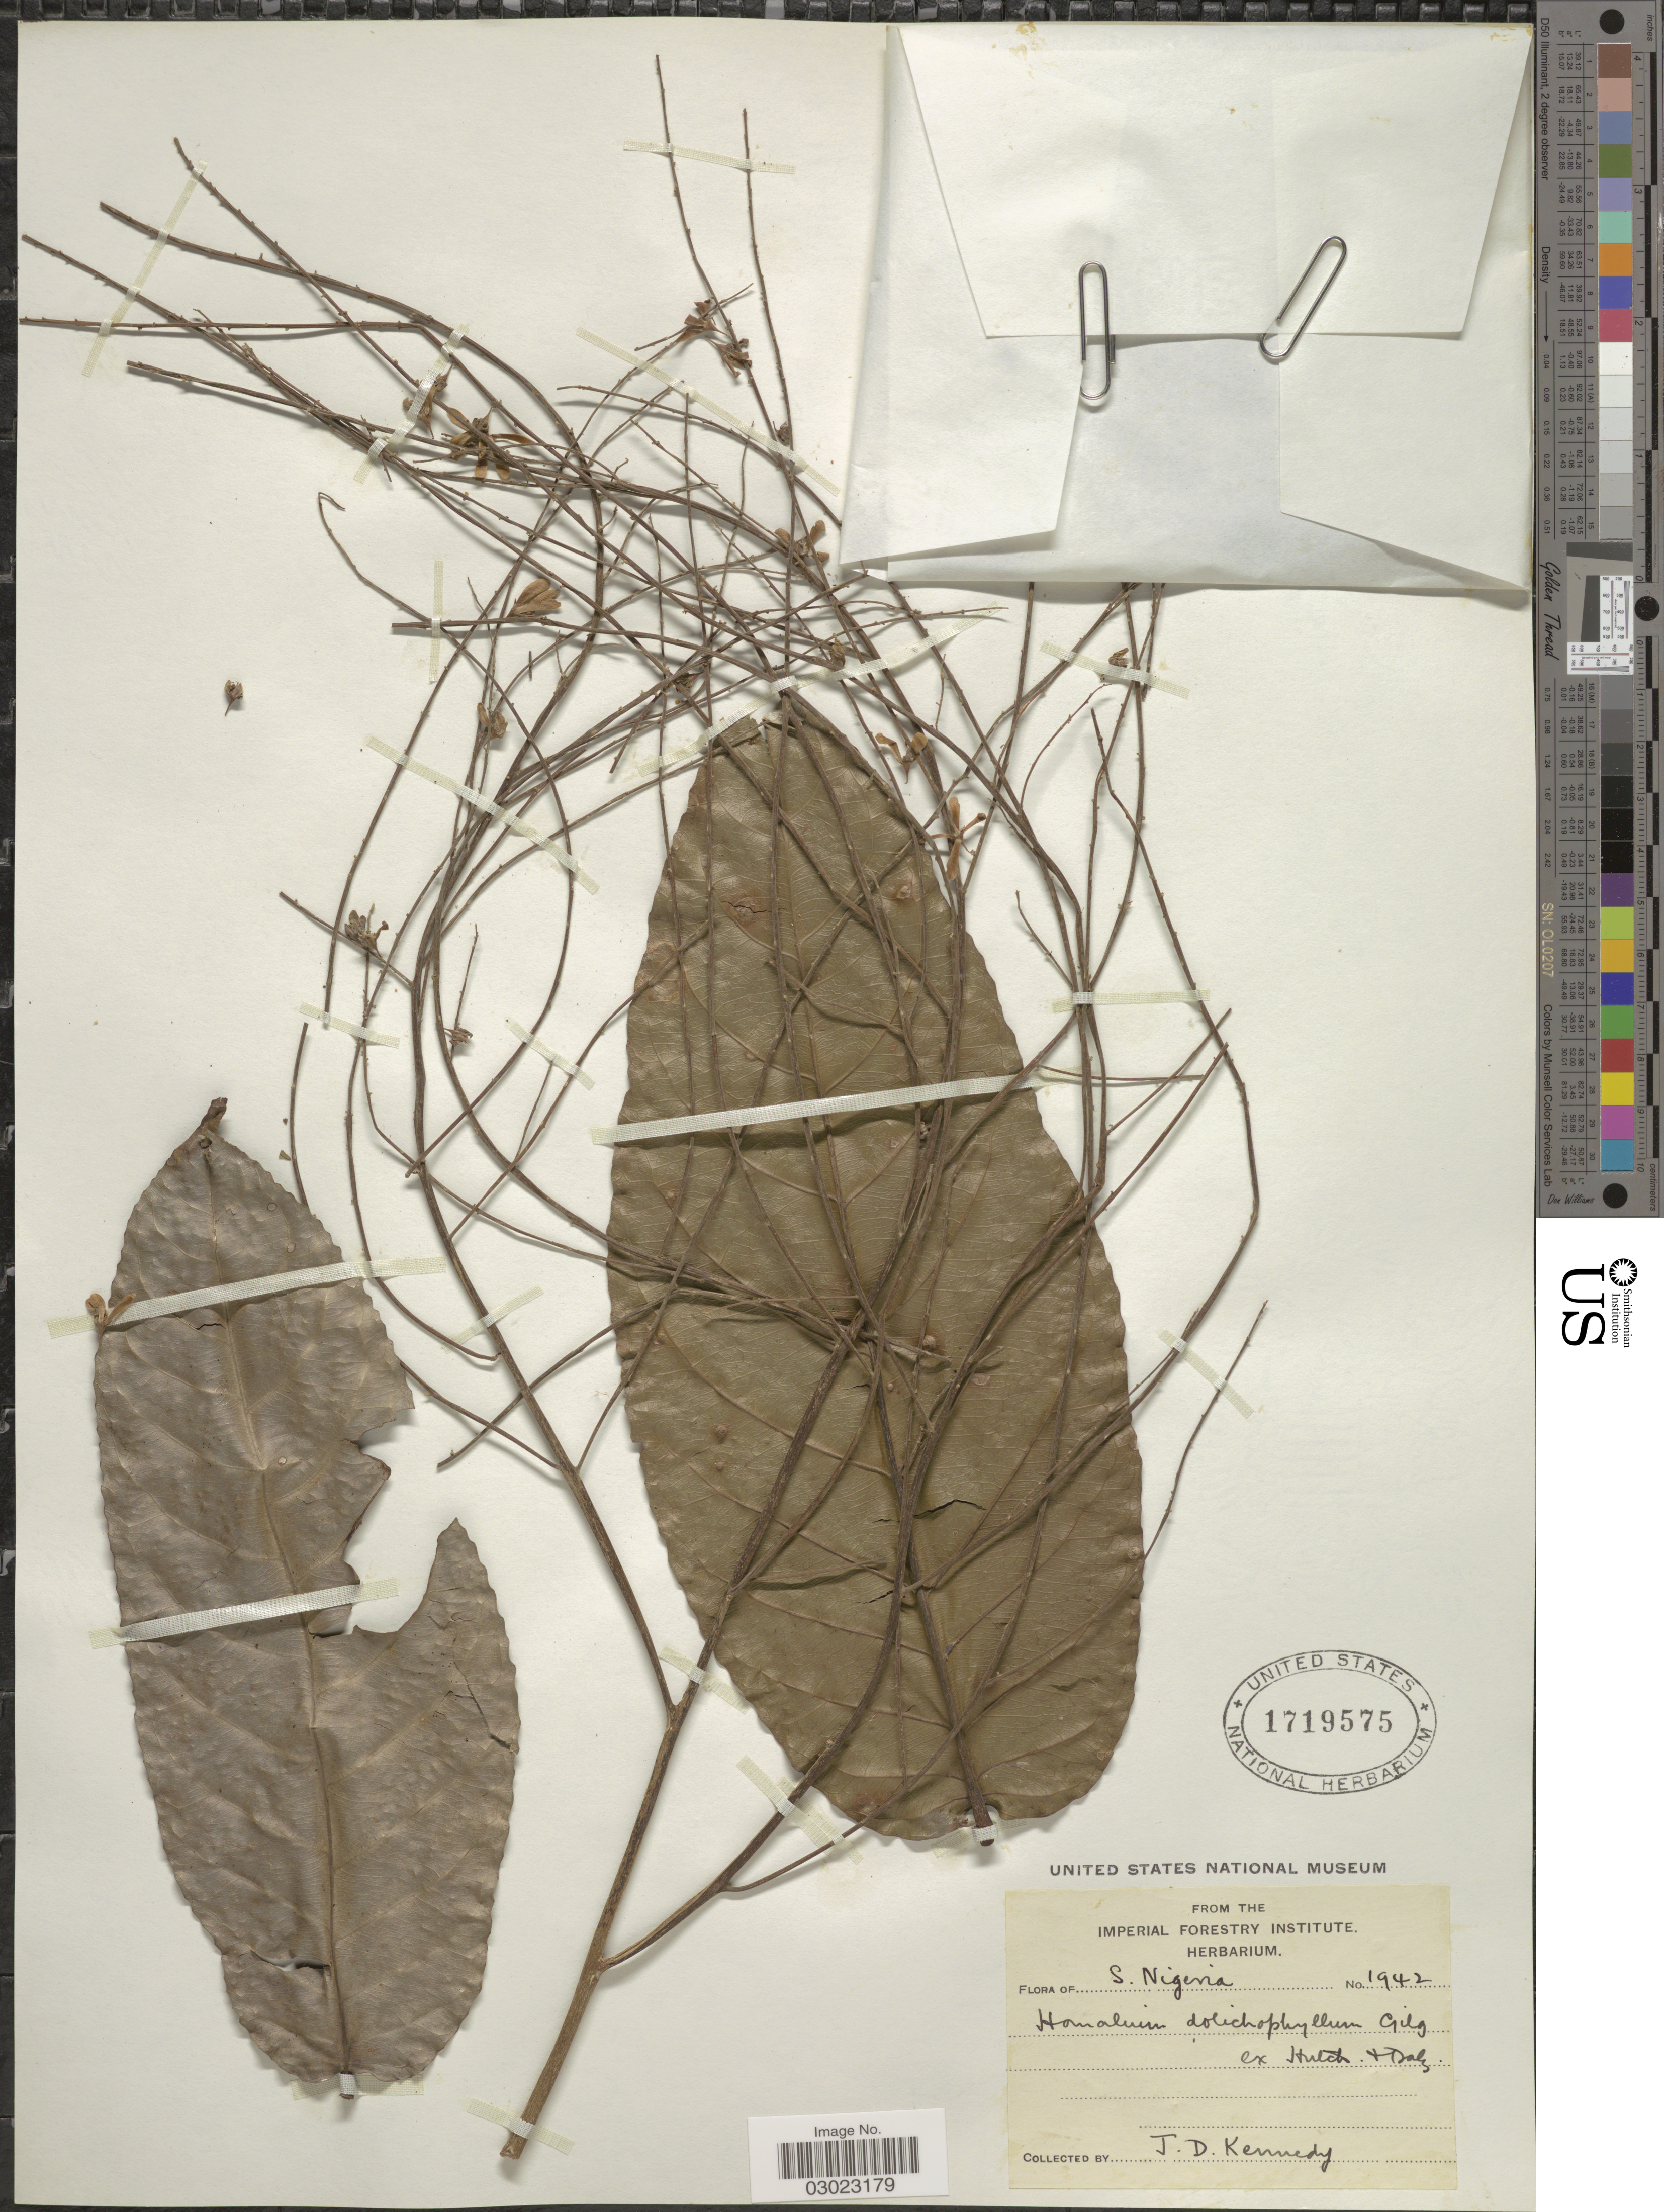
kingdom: Plantae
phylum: Tracheophyta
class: Magnoliopsida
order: Malpighiales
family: Salicaceae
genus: Homalium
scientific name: Homalium dolichophyllum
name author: Gilg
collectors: J. D. Kennedy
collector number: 1942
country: Nigeria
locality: S. Nigeria.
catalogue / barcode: US 1719575